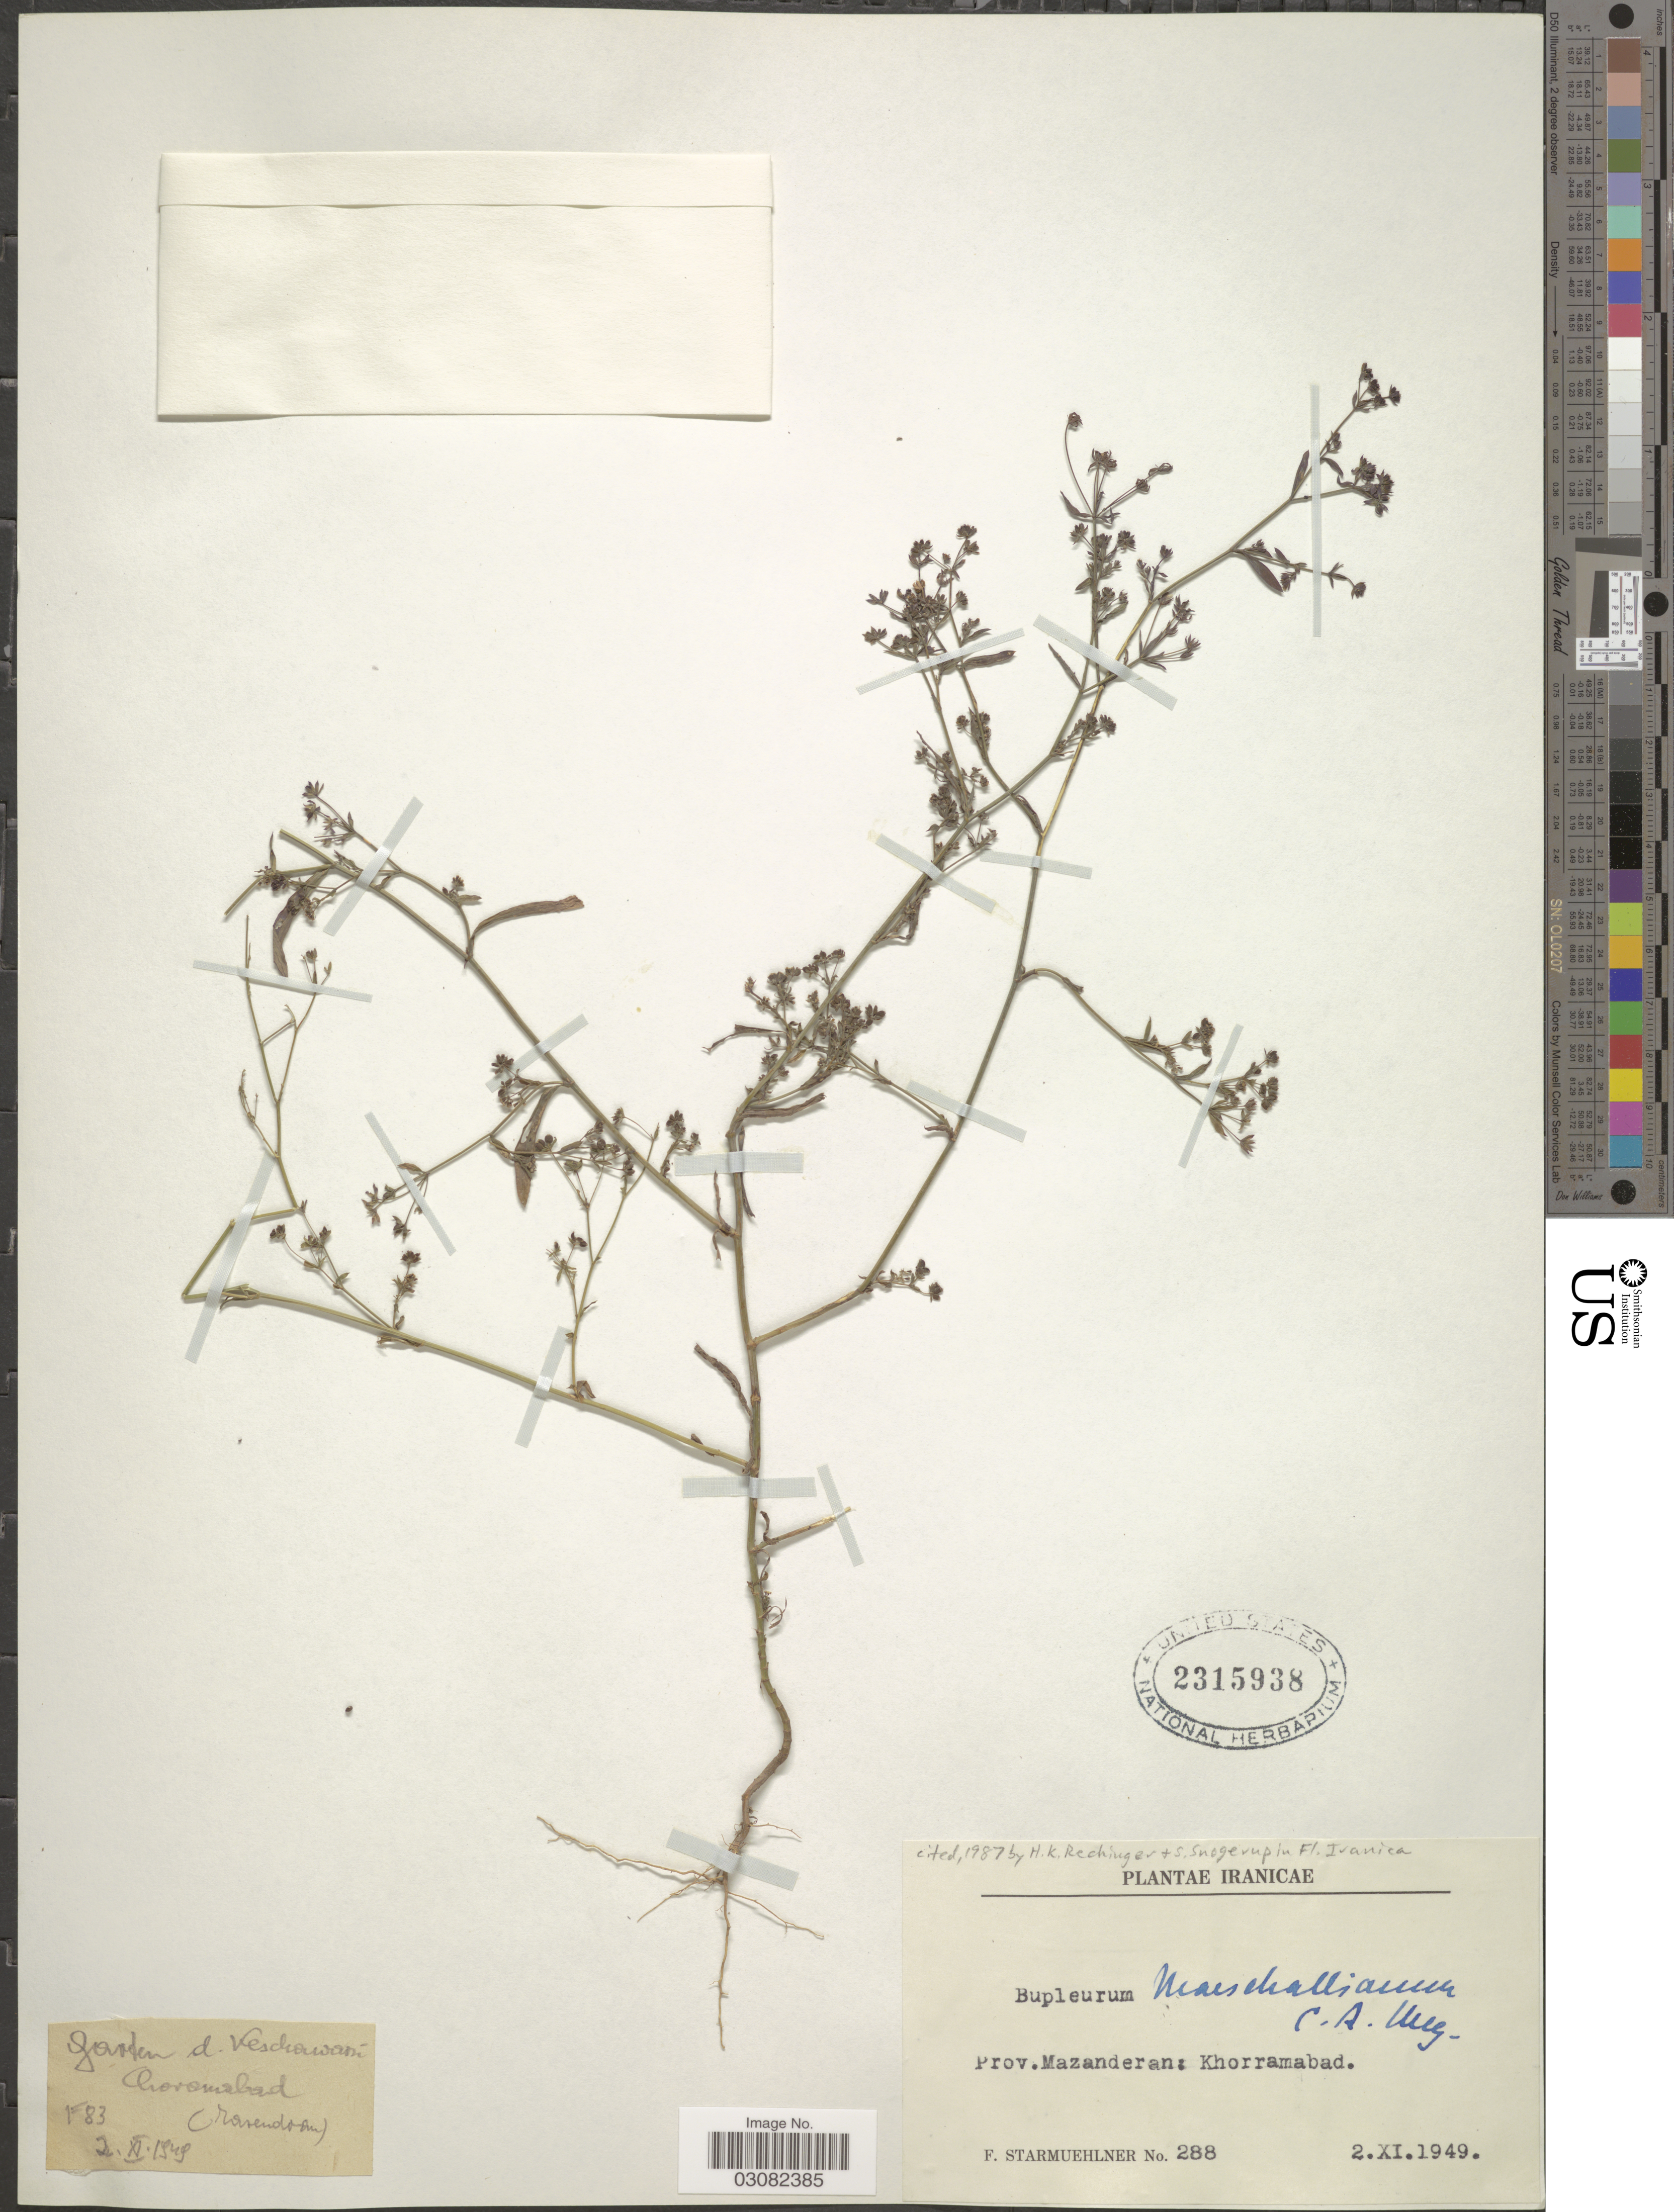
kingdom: Plantae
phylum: Tracheophyta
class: Magnoliopsida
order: Apiales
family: Apiaceae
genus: Bupleurum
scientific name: Bupleurum marschallianum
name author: C.A. Mey.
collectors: F. Starmuehlner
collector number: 288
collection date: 1949-11-02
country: Iran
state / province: Mazandaran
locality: Prov. Mazanderan: Khorramabad.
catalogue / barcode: US 2315938